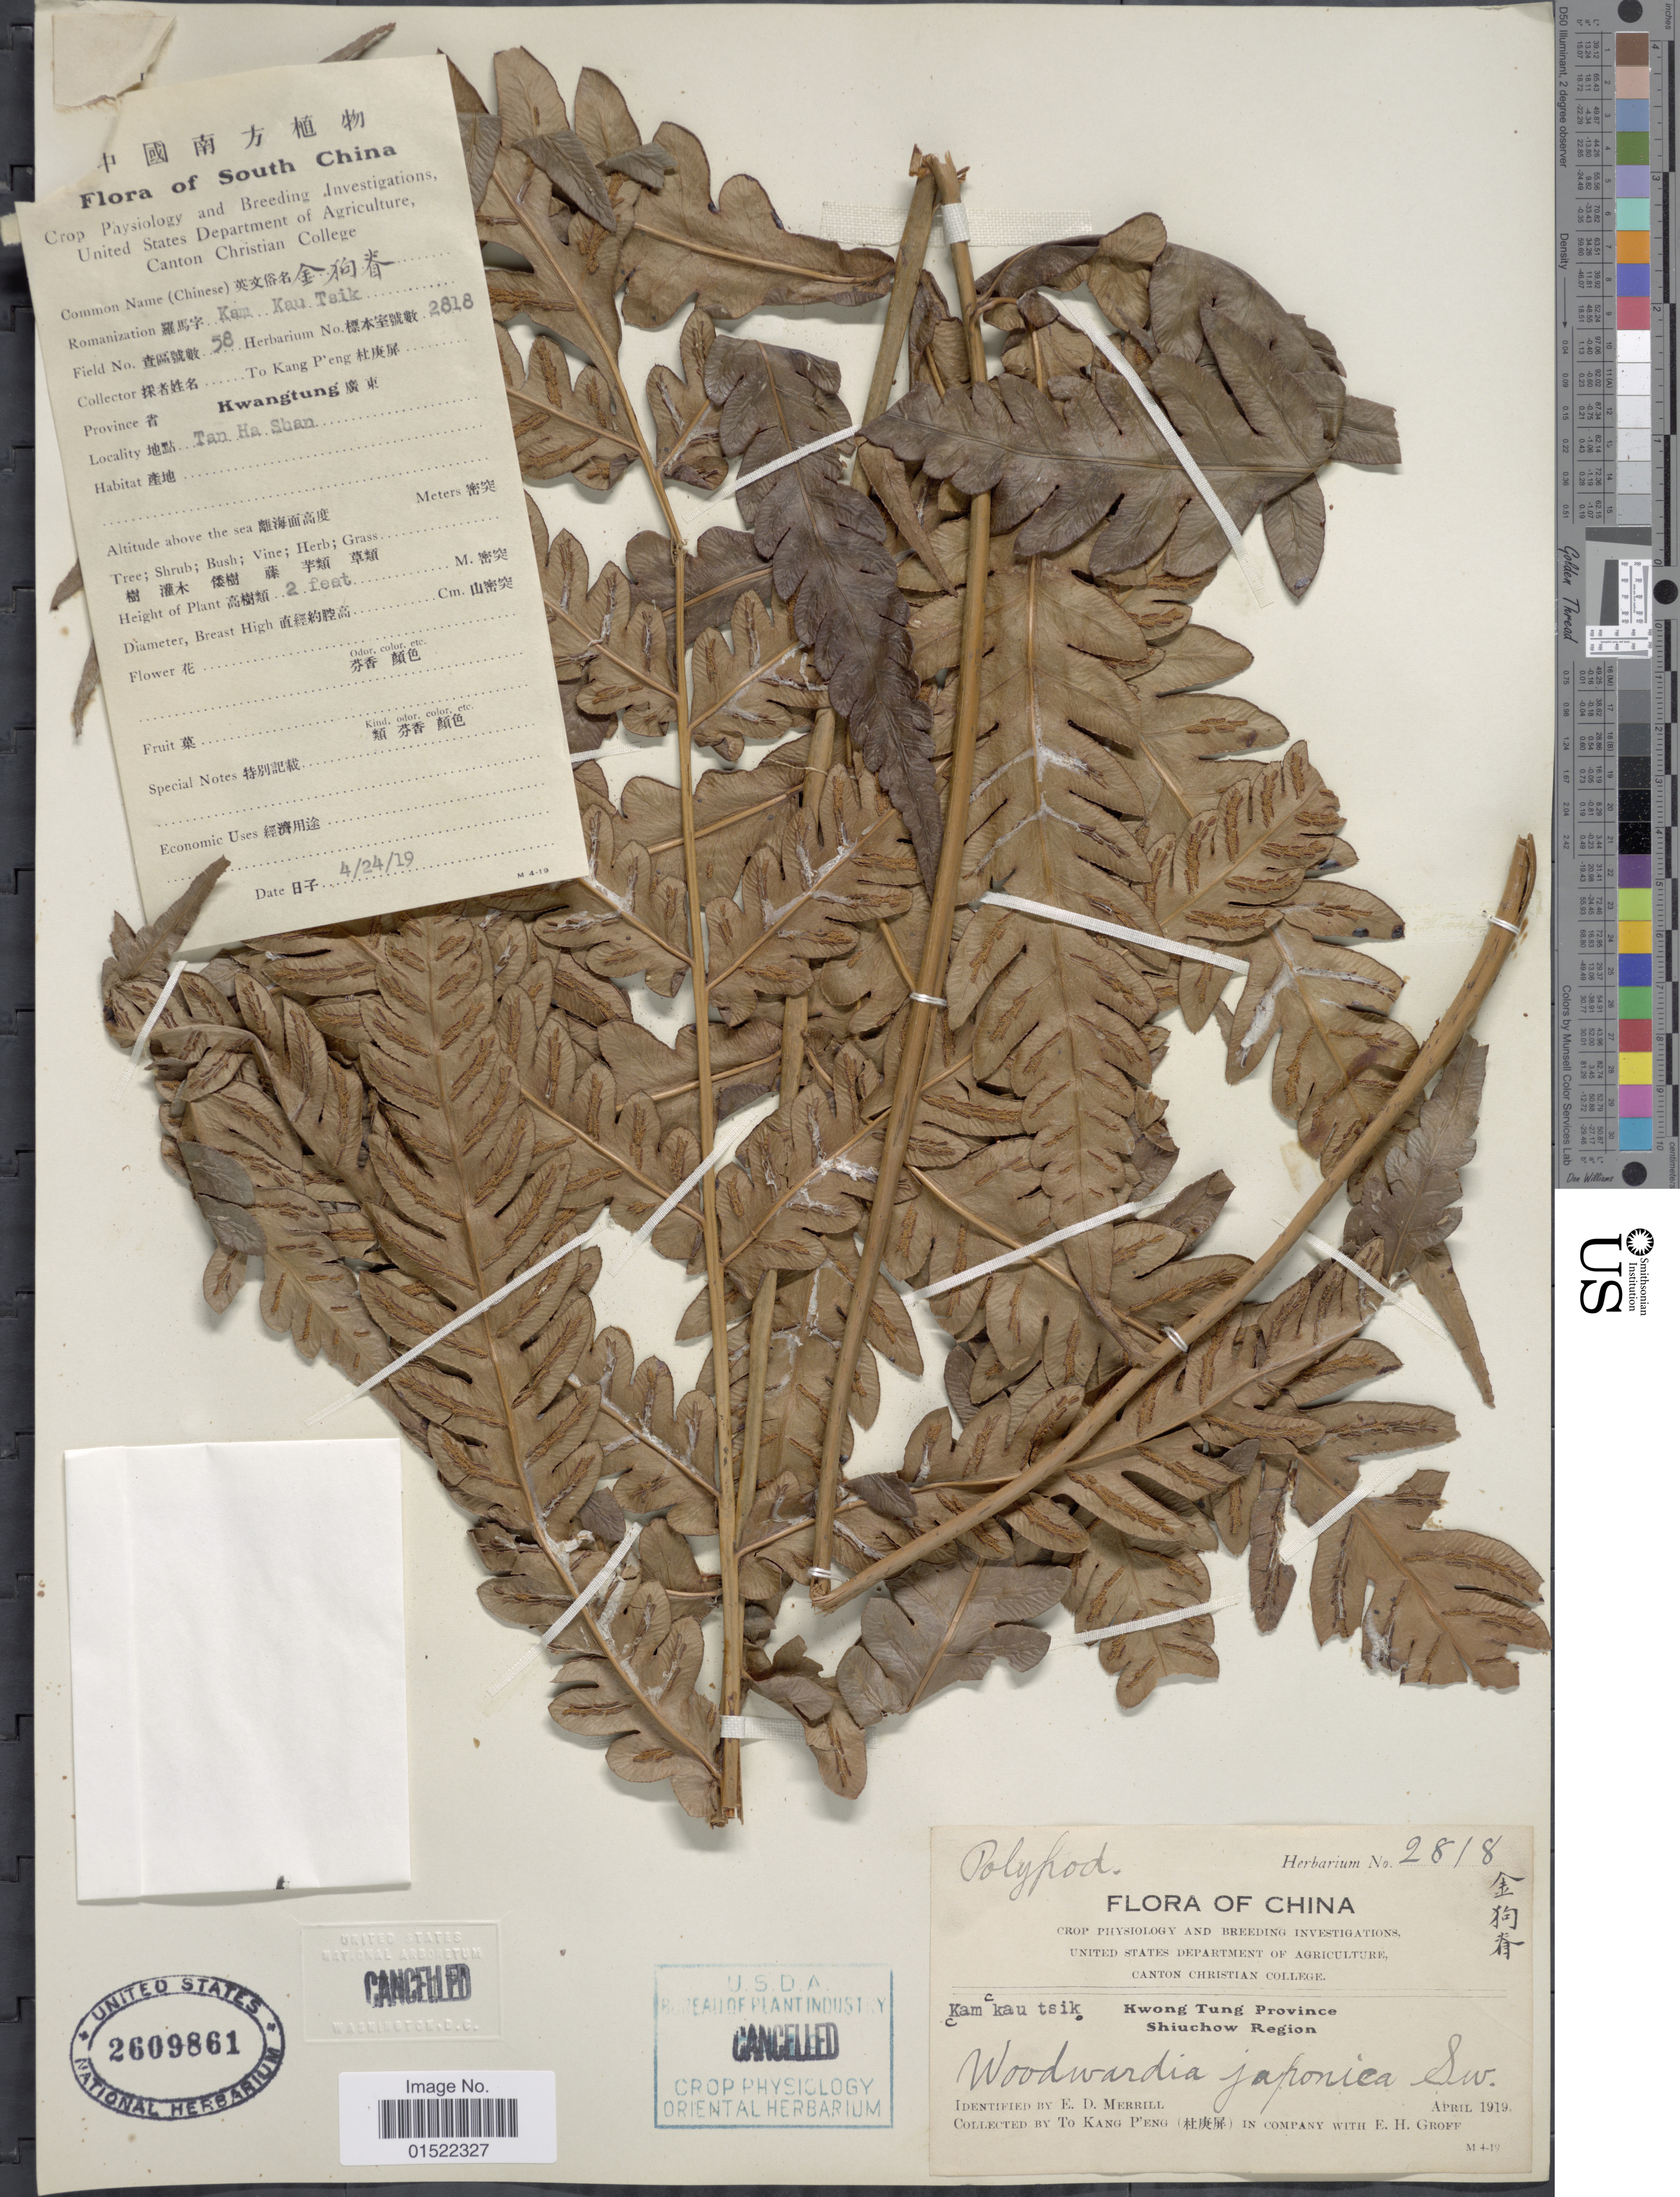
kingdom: Plantae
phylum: Tracheophyta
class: Polypodiopsida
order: Polypodiales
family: Blechnaceae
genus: Woodwardia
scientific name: Woodwardia japonica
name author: (L. f.) Sm.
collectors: T. K. Peng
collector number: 58/2818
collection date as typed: Transcribed d/m/y: 24/4/19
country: China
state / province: Guangdong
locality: Kwangtung, Tan Ha Shan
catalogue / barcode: US 2609861